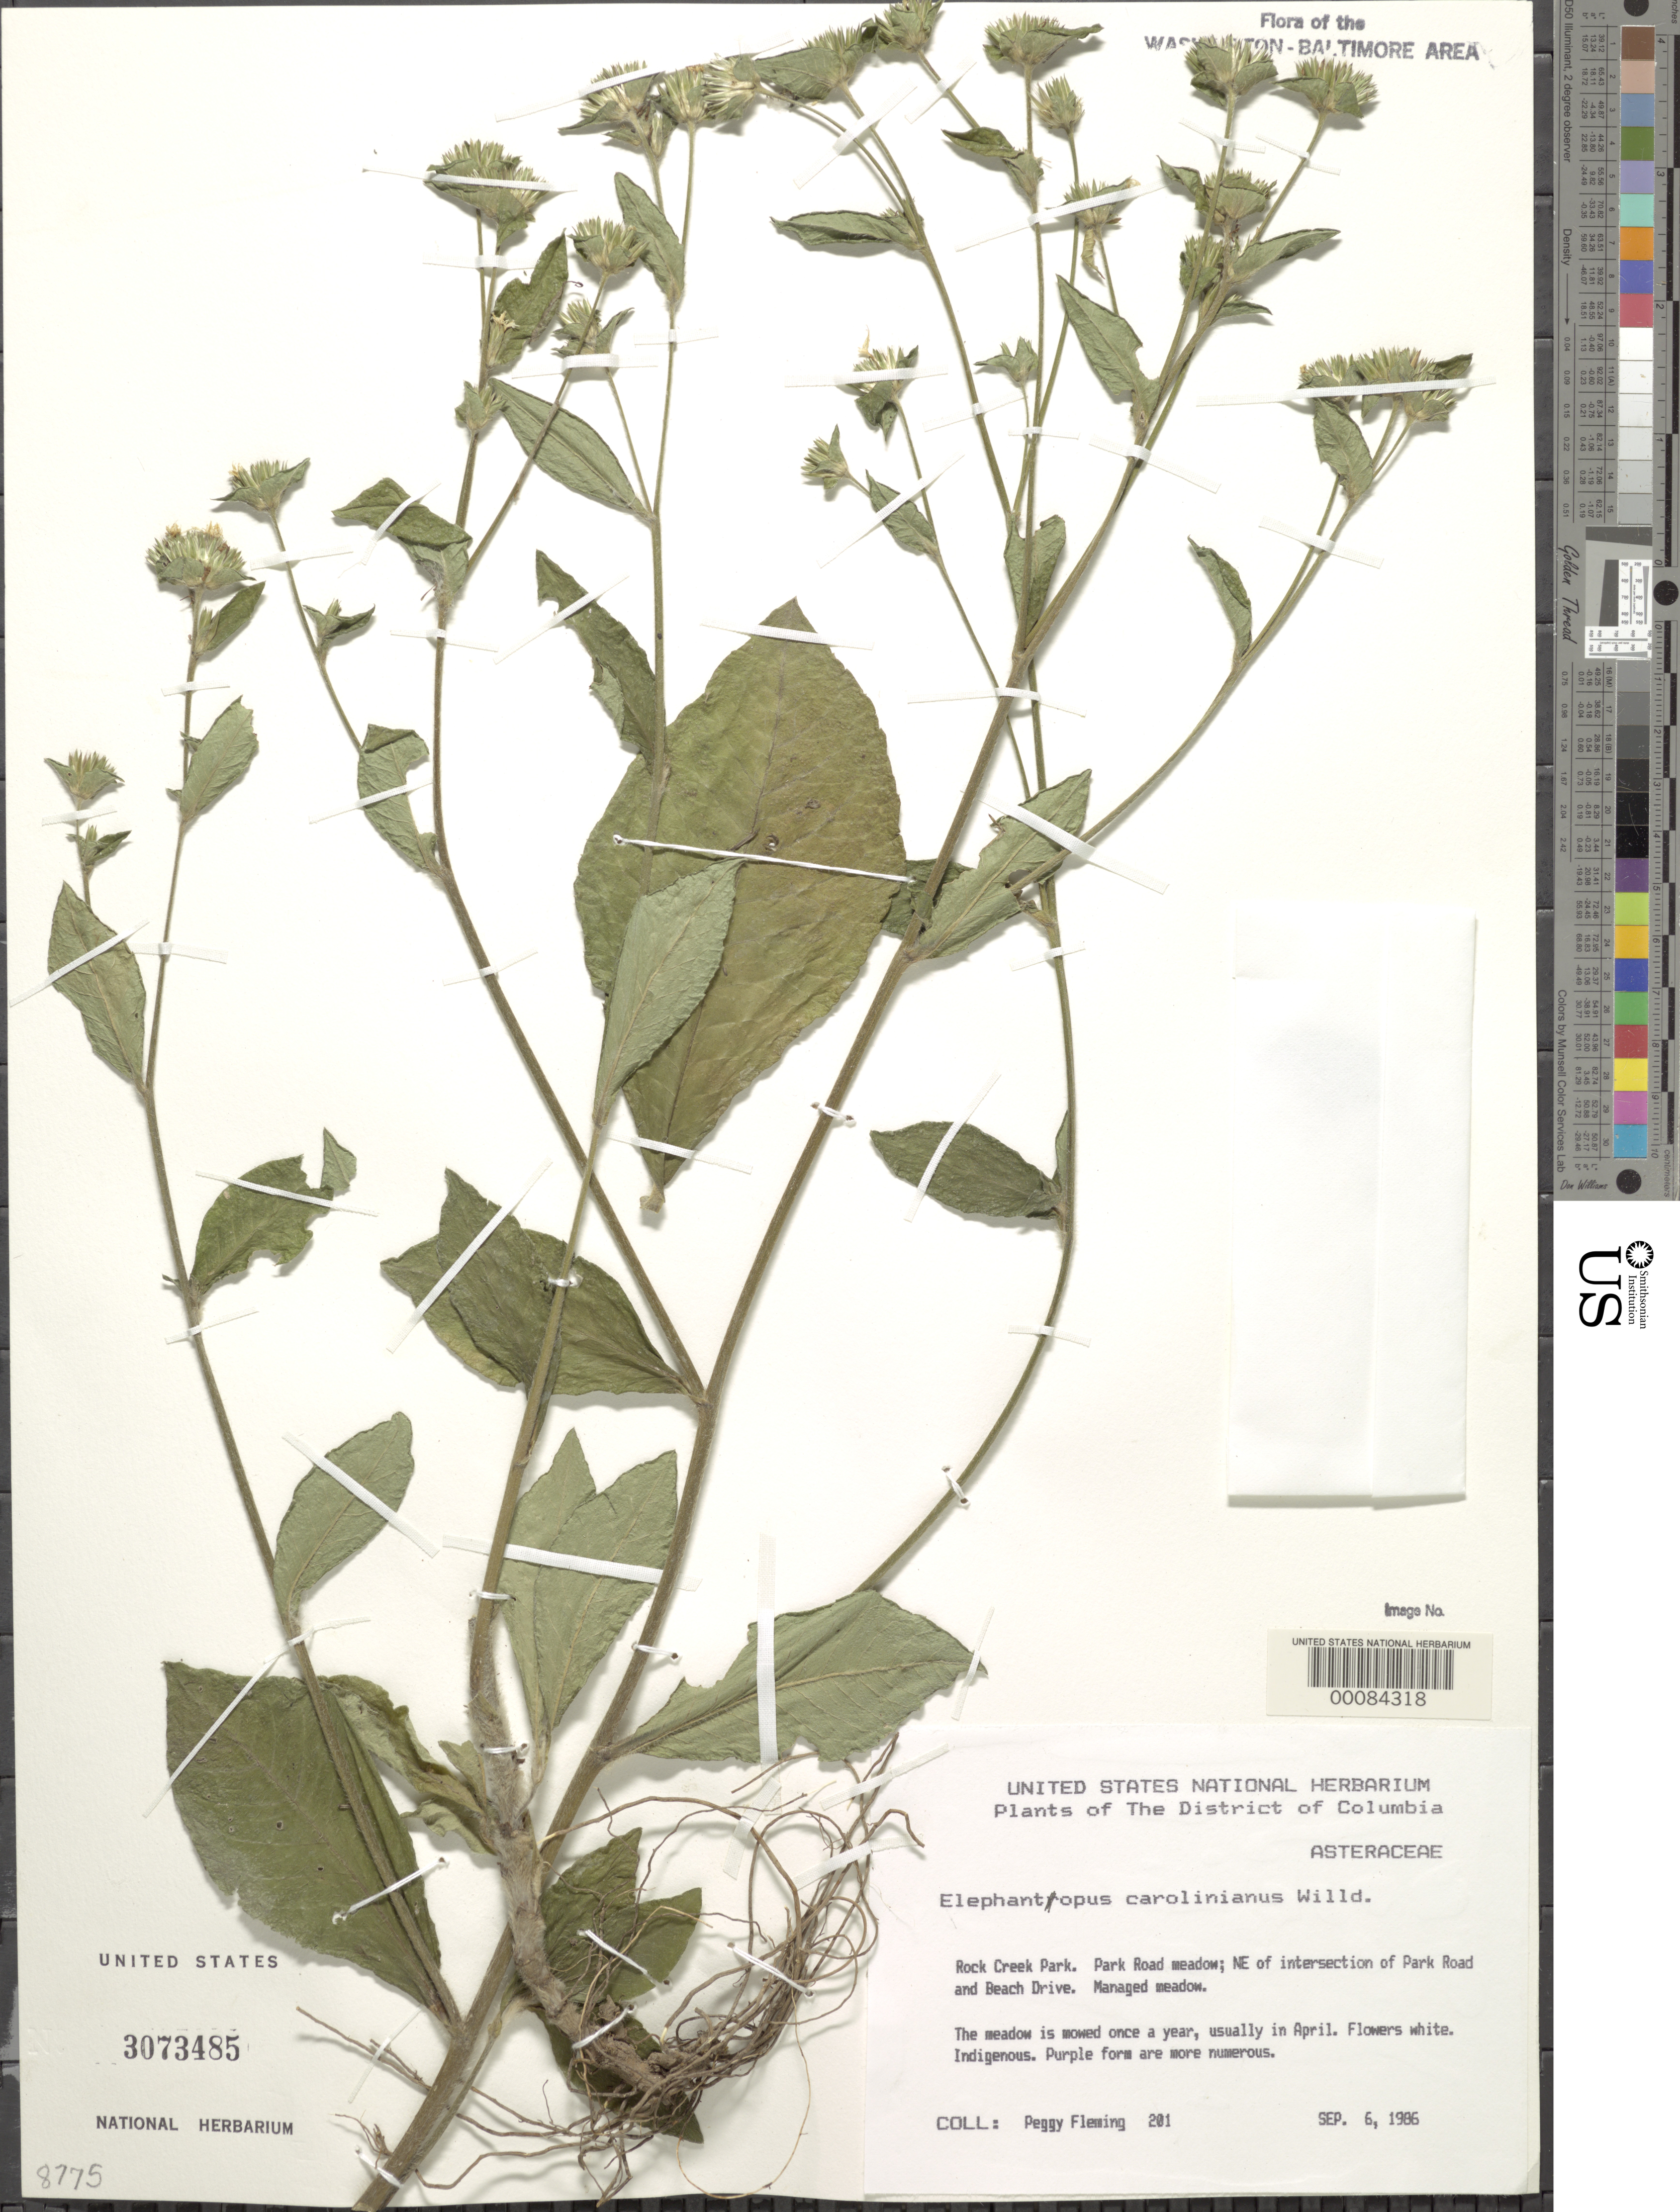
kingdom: Plantae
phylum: Tracheophyta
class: Magnoliopsida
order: Asterales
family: Asteraceae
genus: Elephantopus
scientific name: Elephantopus carolinianus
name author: Raeusch.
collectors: P. Fleming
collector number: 201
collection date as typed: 06 Sep 1986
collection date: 1986-09-06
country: United States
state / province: District of Columbia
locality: Oak and Beach Drive.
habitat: Managed meadow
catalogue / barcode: US 3073485